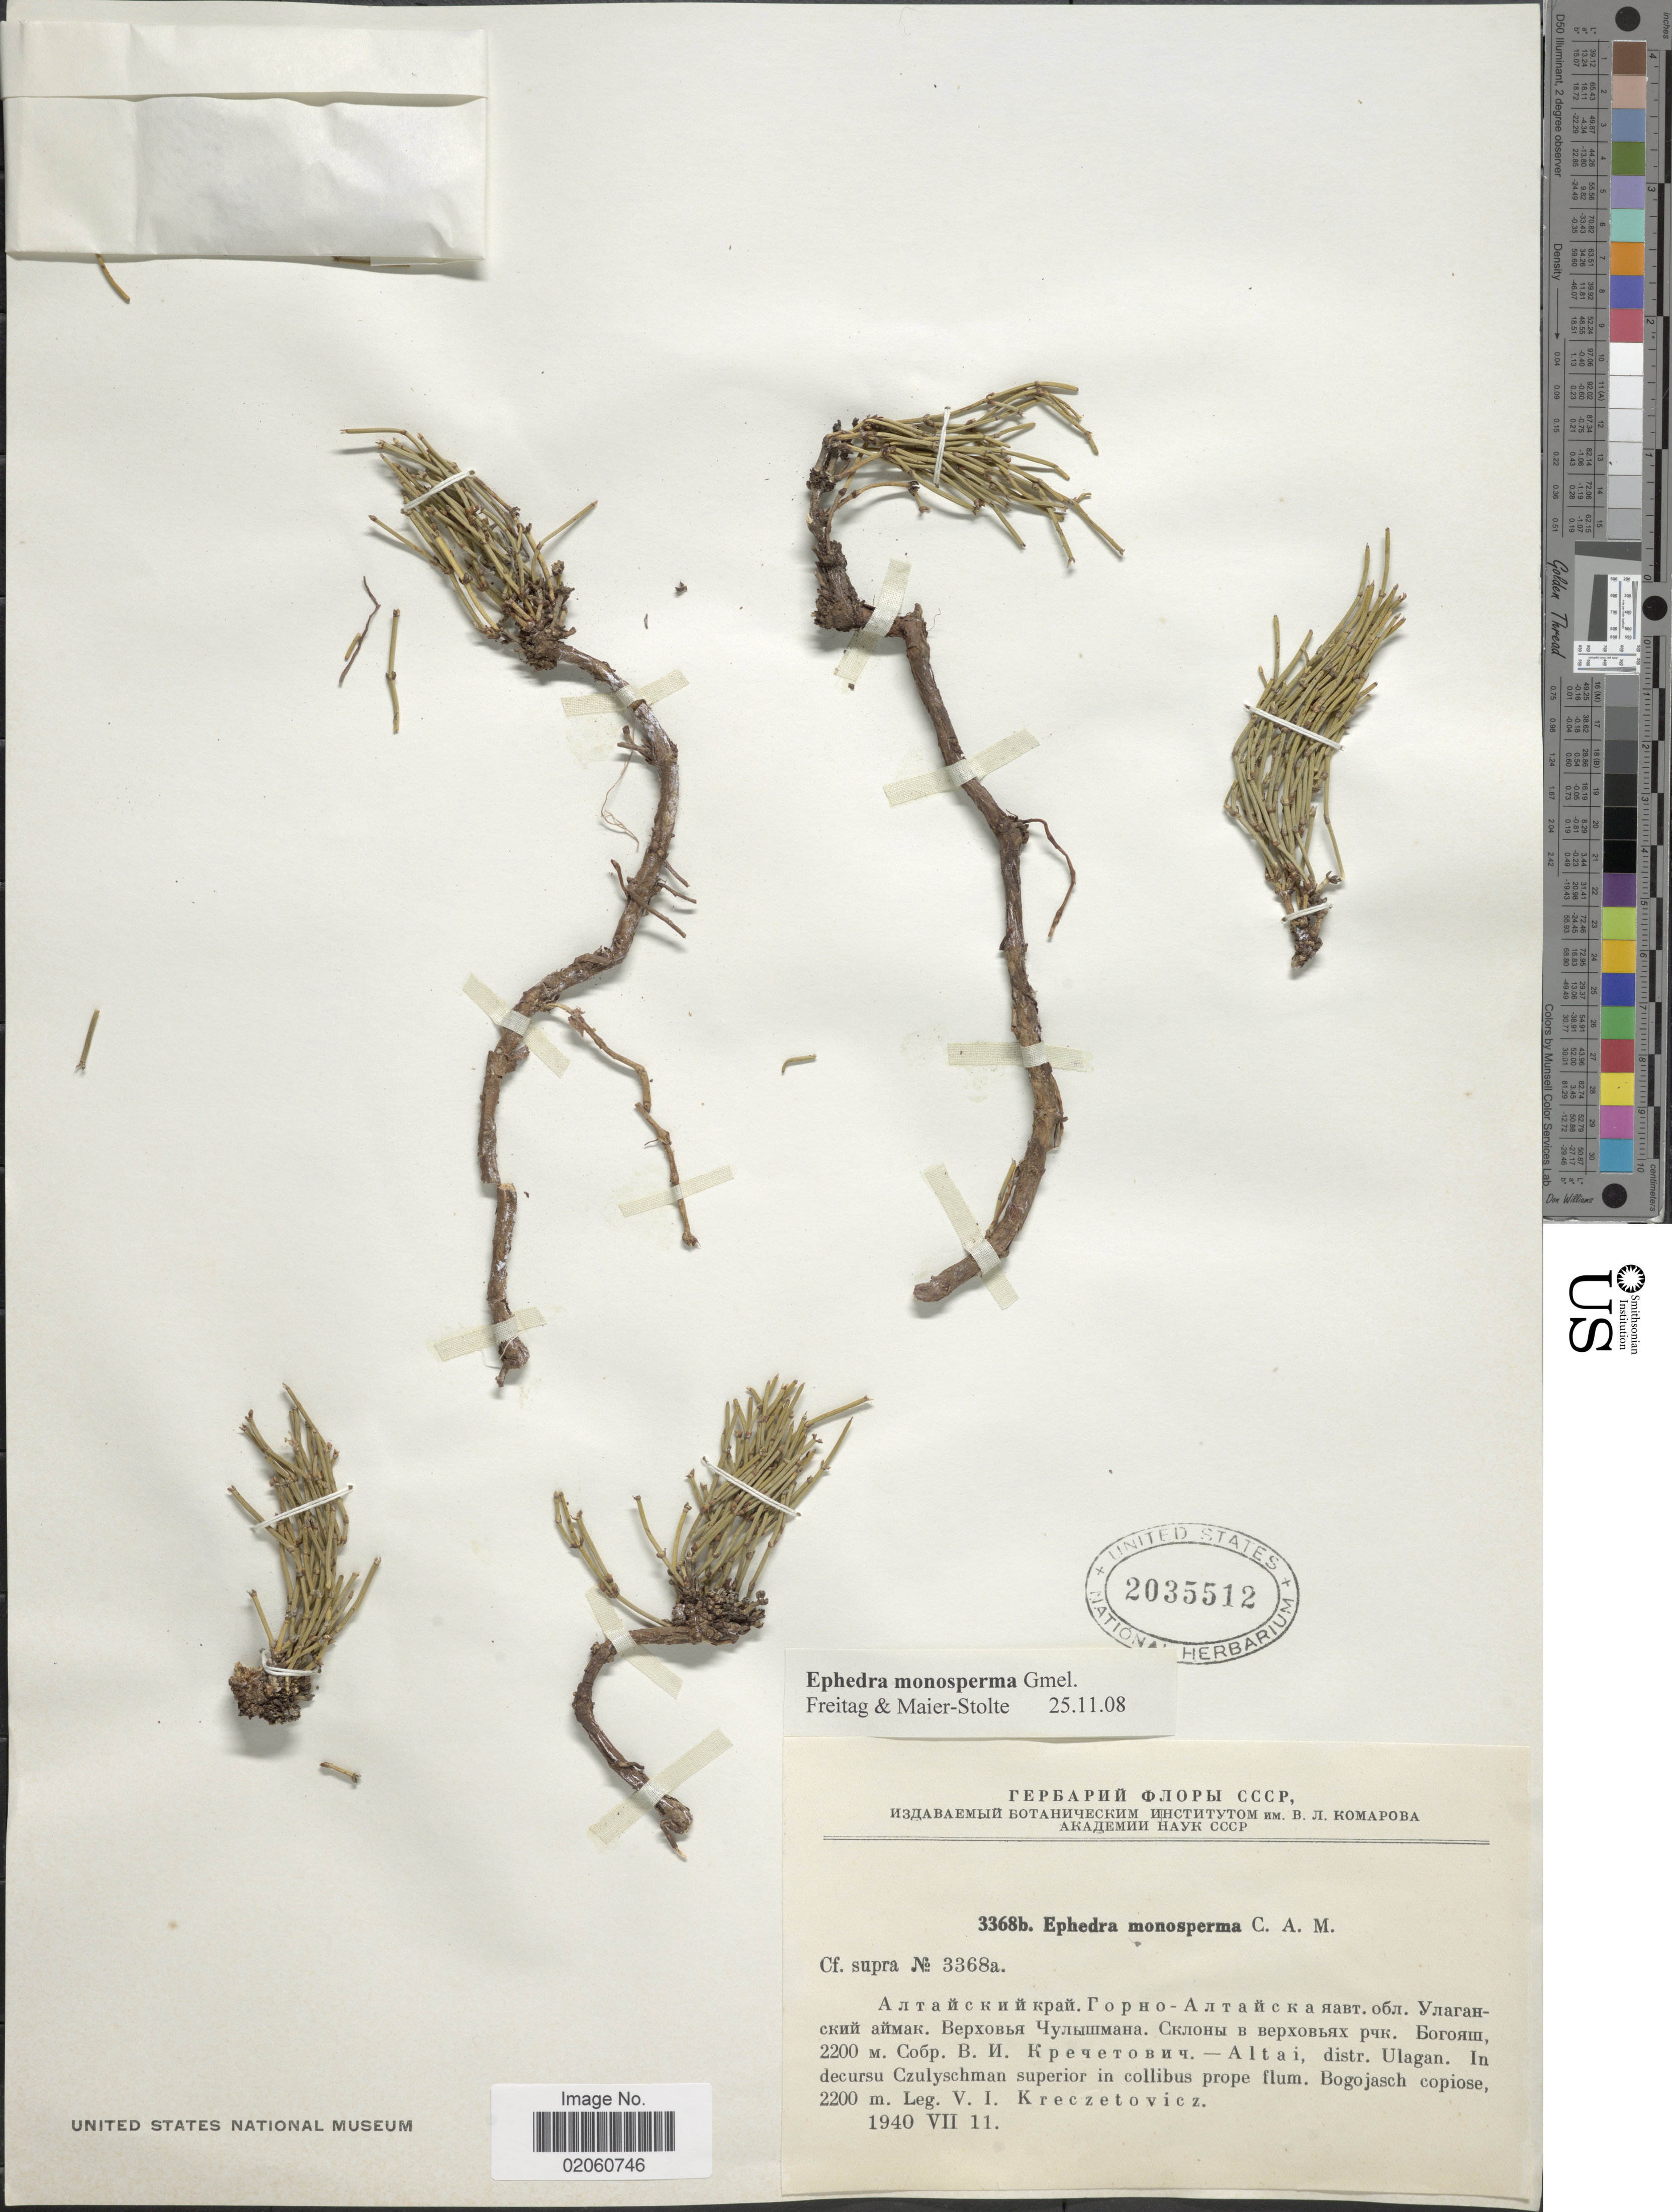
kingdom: Plantae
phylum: Tracheophyta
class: Gnetopsida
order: Ephedrales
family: Ephedraceae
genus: Ephedra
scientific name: Ephedra monosperma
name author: C.A. Mey.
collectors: I. Kreczetowicz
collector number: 3368b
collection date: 1940-07-11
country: Russian Federation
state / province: Altai Republic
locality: Altai, distr Ulagan. In decursu Czulyschman superior in collibus prope flum. Bogojasch copiose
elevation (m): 2200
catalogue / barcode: US 2035512